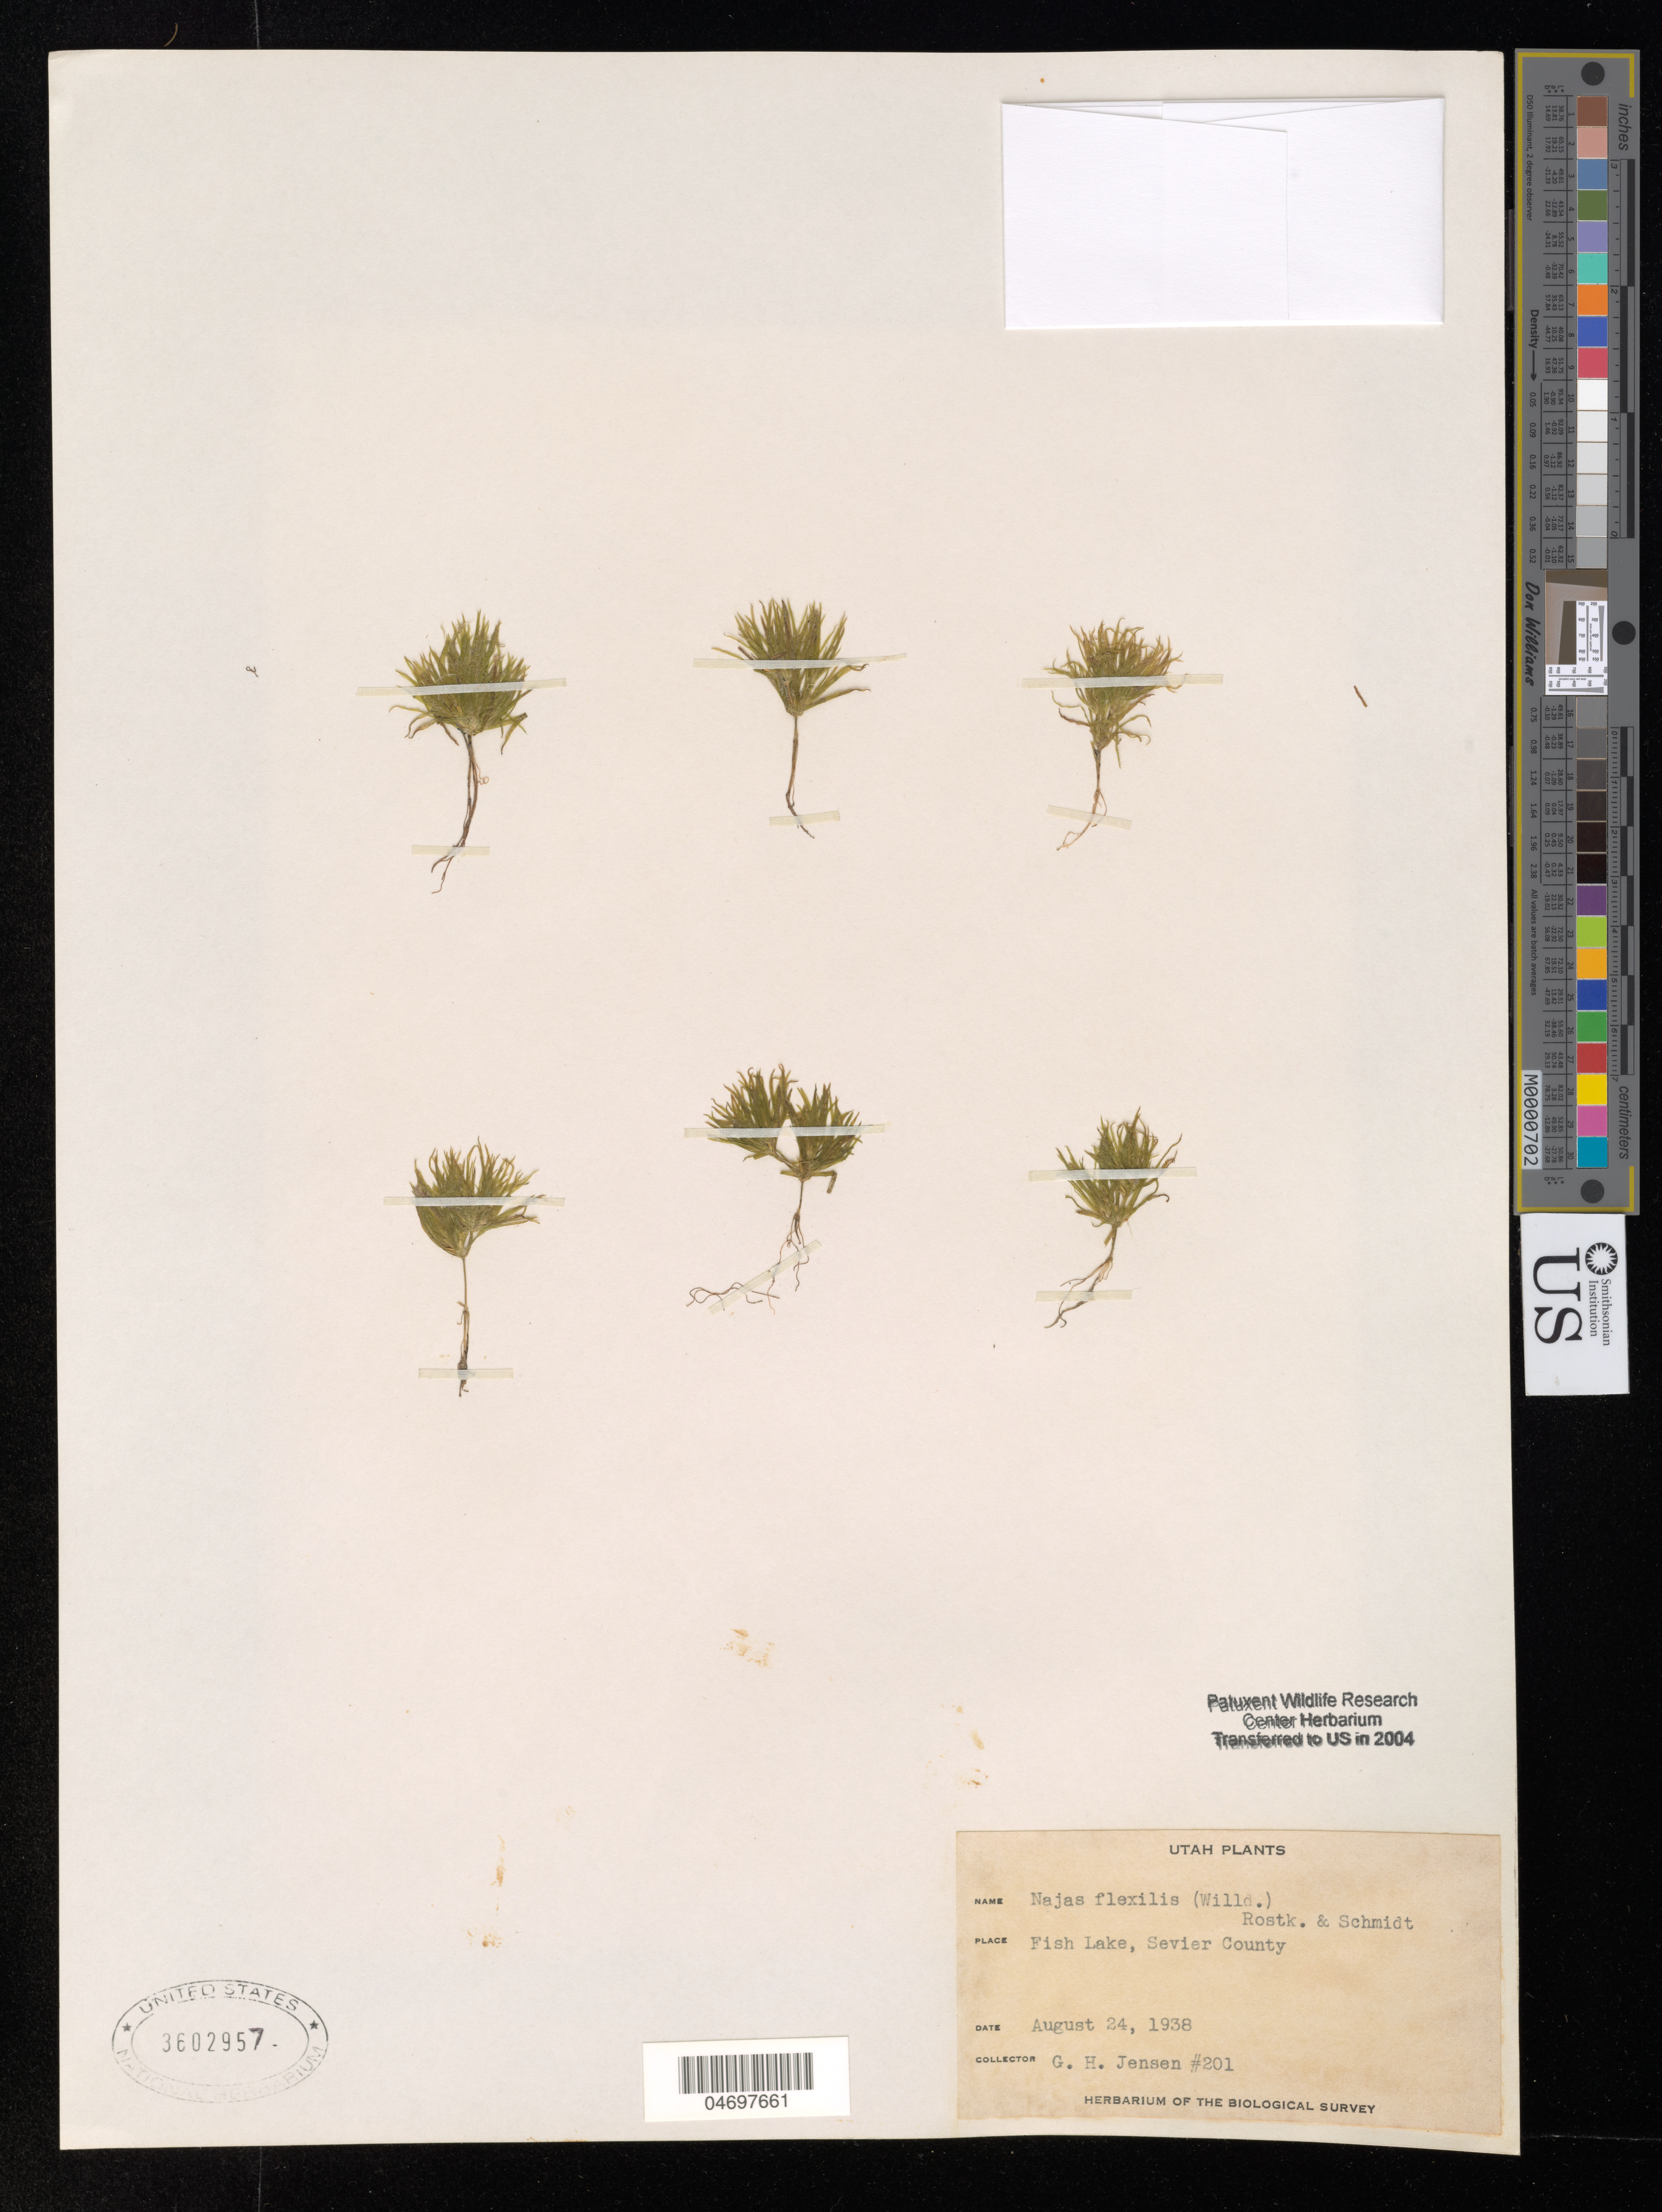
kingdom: Plantae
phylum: Tracheophyta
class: Liliopsida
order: Alismatales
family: Hydrocharitaceae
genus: Najas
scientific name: Najas flexilis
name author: (Willd.) Rostk. & Schmidt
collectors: G. H. Jensen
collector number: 201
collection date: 1938-08-24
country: United States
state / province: Utah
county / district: Sevier County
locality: Fish Lake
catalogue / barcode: US 3602957